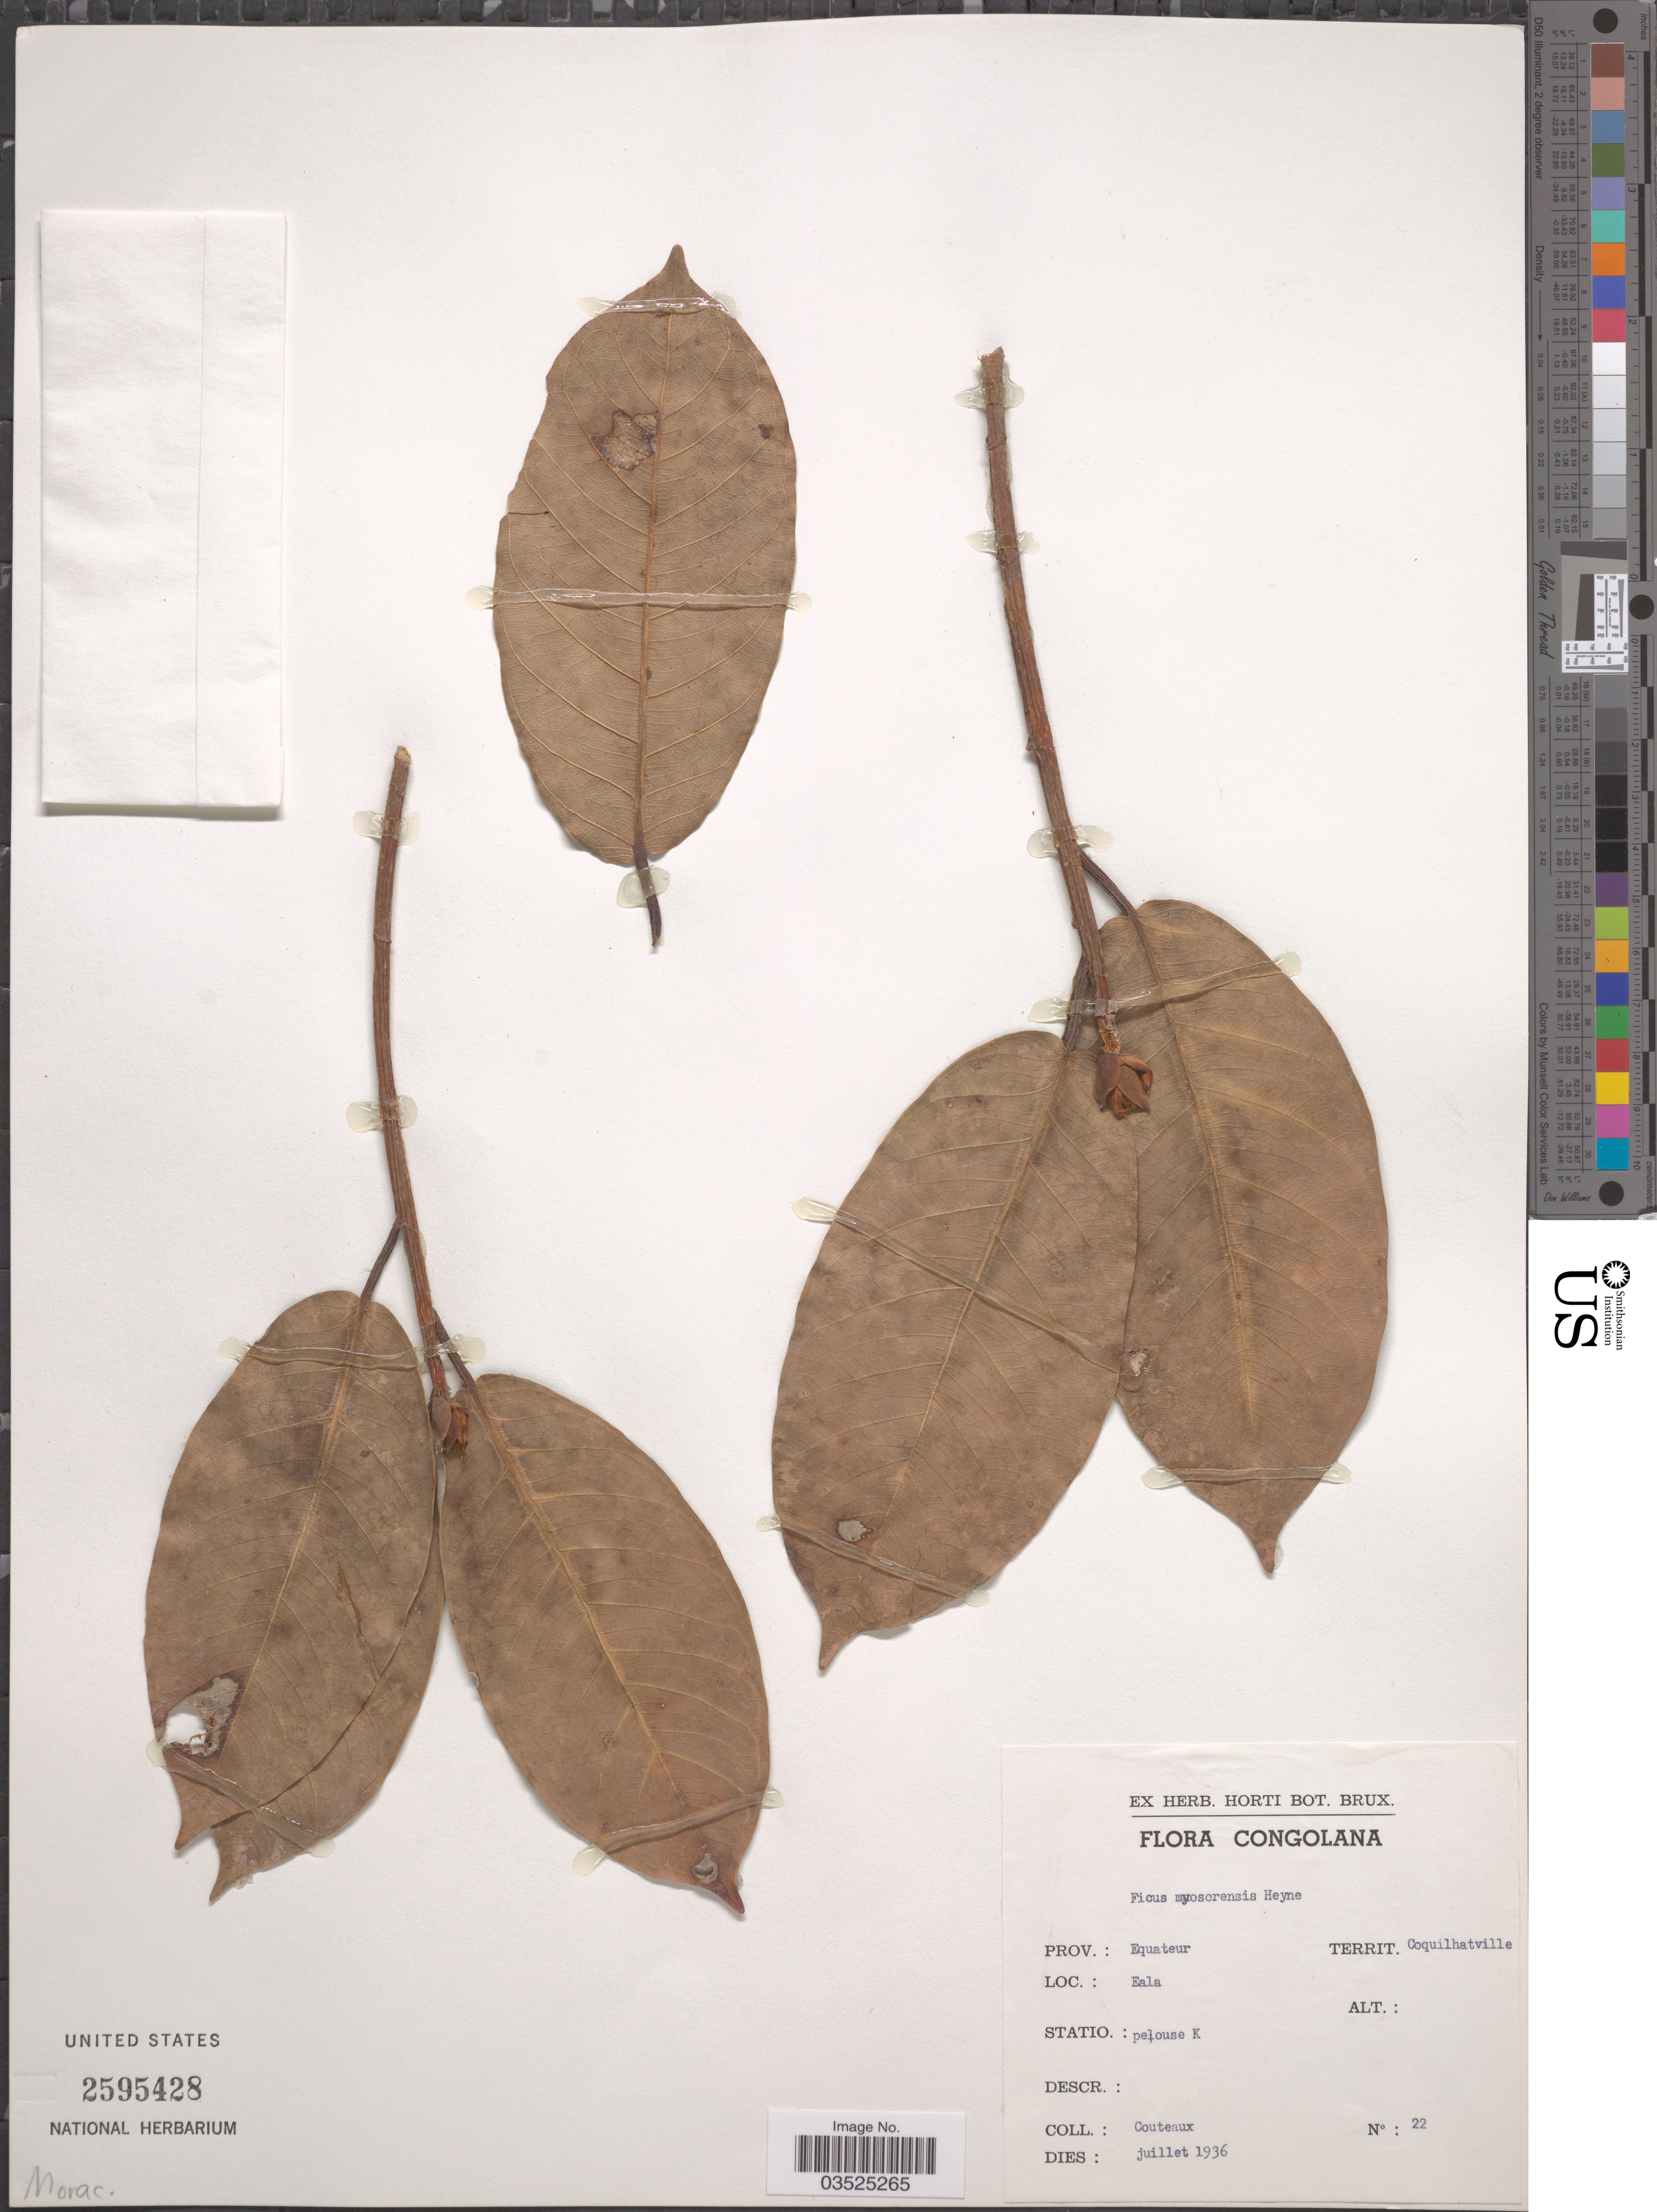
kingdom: Plantae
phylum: Tracheophyta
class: Magnoliopsida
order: Rosales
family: Moraceae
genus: Ficus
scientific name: Ficus mysorensis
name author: B. Heyne ex Roth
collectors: -. Couteaux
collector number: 22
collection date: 1936-07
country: Congo, Democratic Republic of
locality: Congolana. Prov.: Equateur. Territ. Coquilhatville. Eala. Statio.: pelouse K.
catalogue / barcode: US 2595428